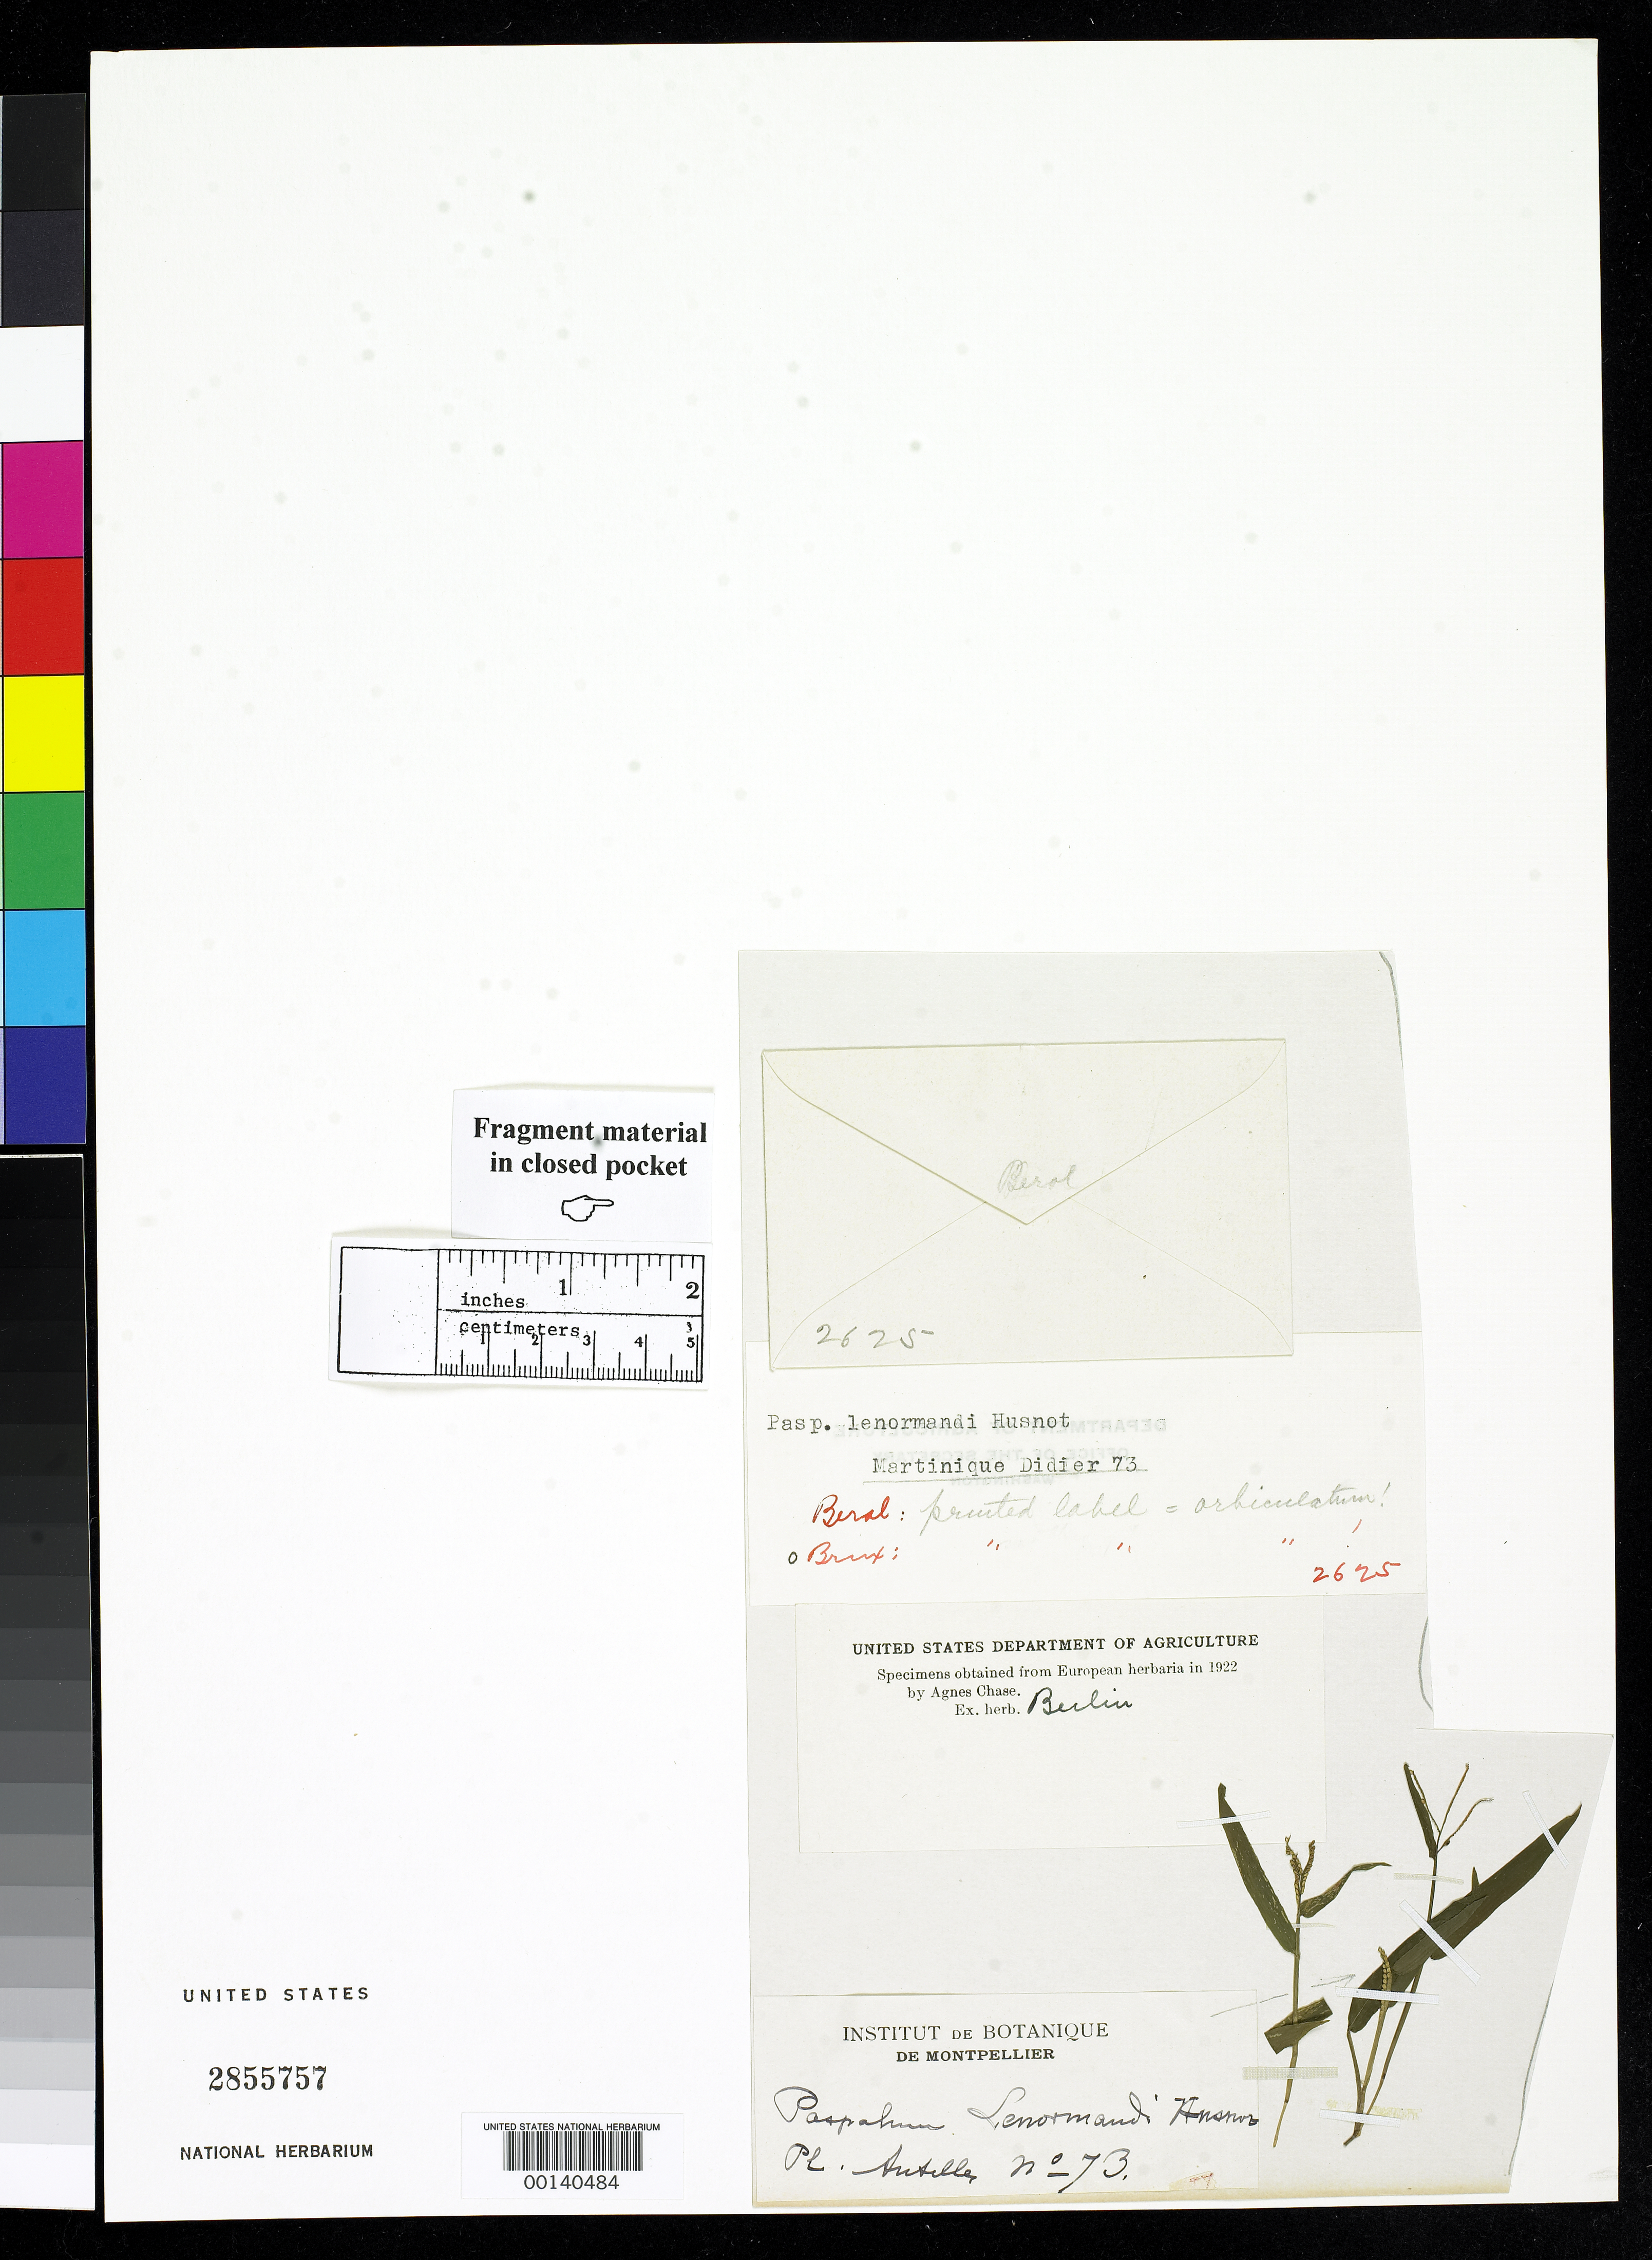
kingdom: Plantae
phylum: Tracheophyta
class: Liliopsida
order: Poales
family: Poaceae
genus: Paspalum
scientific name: Paspalum lenormandi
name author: Husn.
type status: Type Fragment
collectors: P. T. Husnot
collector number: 73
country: Martinique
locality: Didier Fountain.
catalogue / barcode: US 2855757